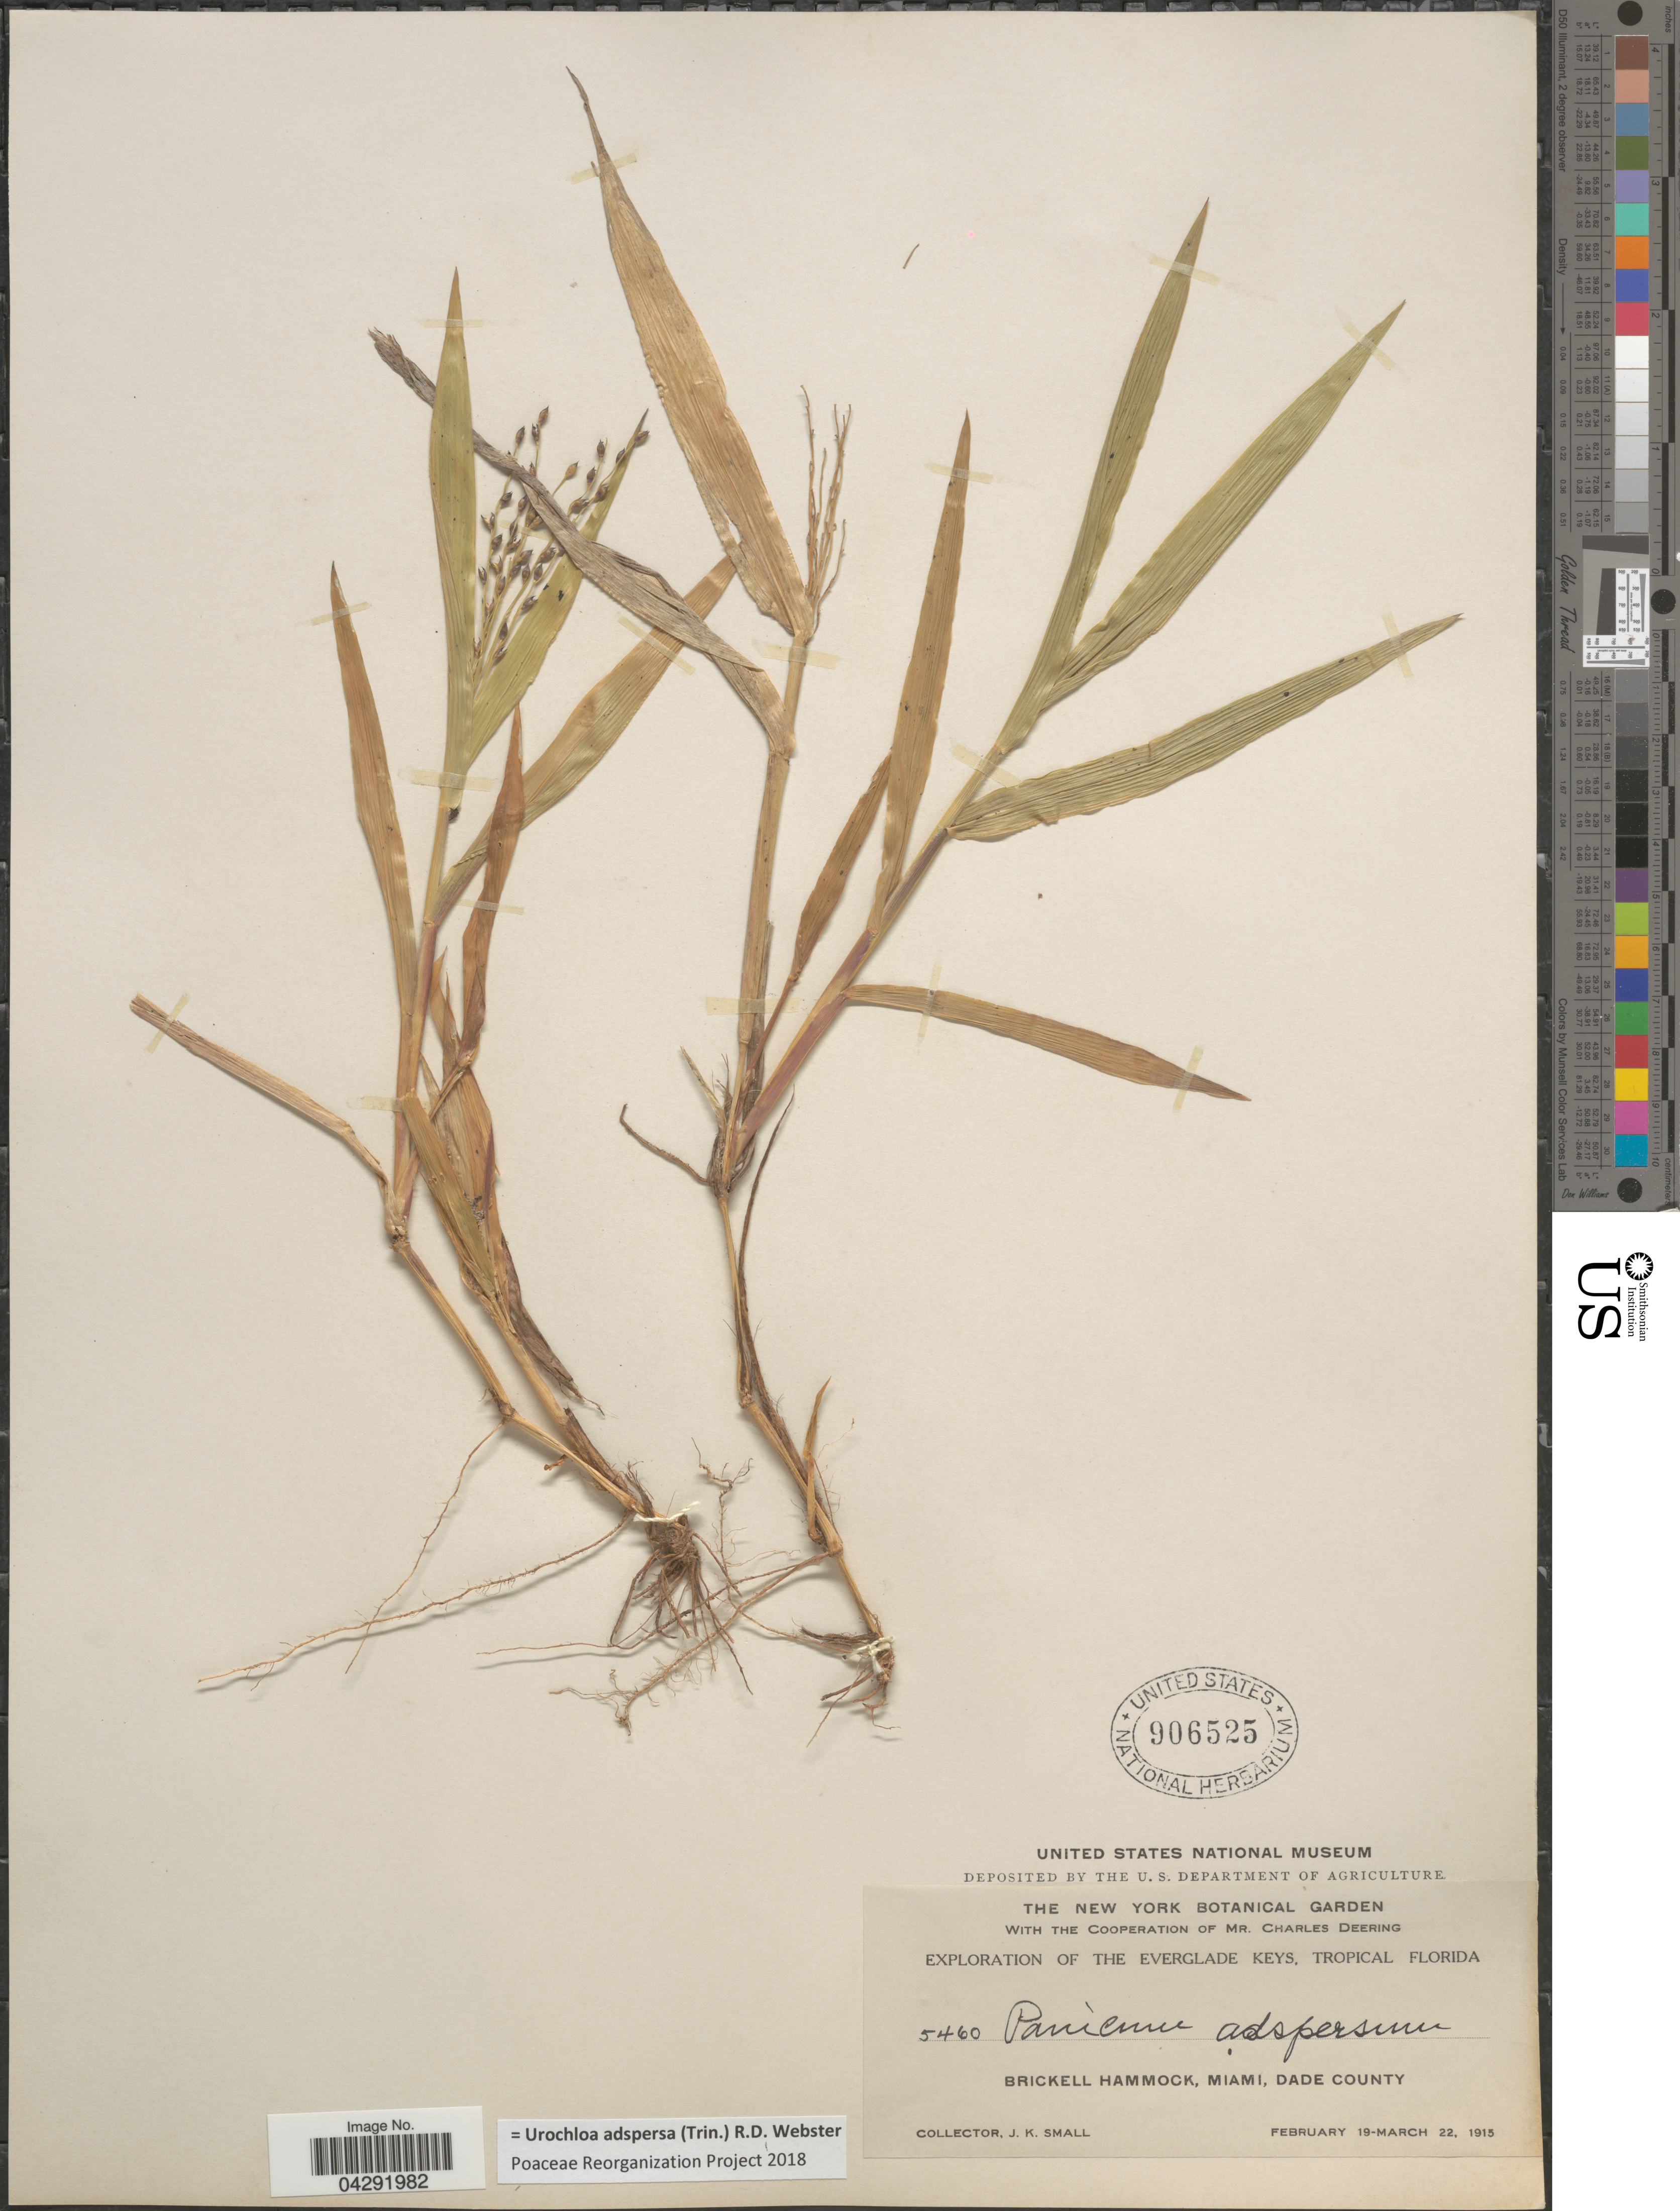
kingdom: Plantae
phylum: Tracheophyta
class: Liliopsida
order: Poales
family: Poaceae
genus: Urochloa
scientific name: Urochloa adspersa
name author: (Trin.) R.D. Webster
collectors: J. K. Small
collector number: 5460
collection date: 1915-02-19/1915-03-22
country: United States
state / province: Florida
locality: Exploration of the Everglade Keys, Tropical Florida. Brickell Hammock, Miami, Dade County.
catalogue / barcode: US 906525